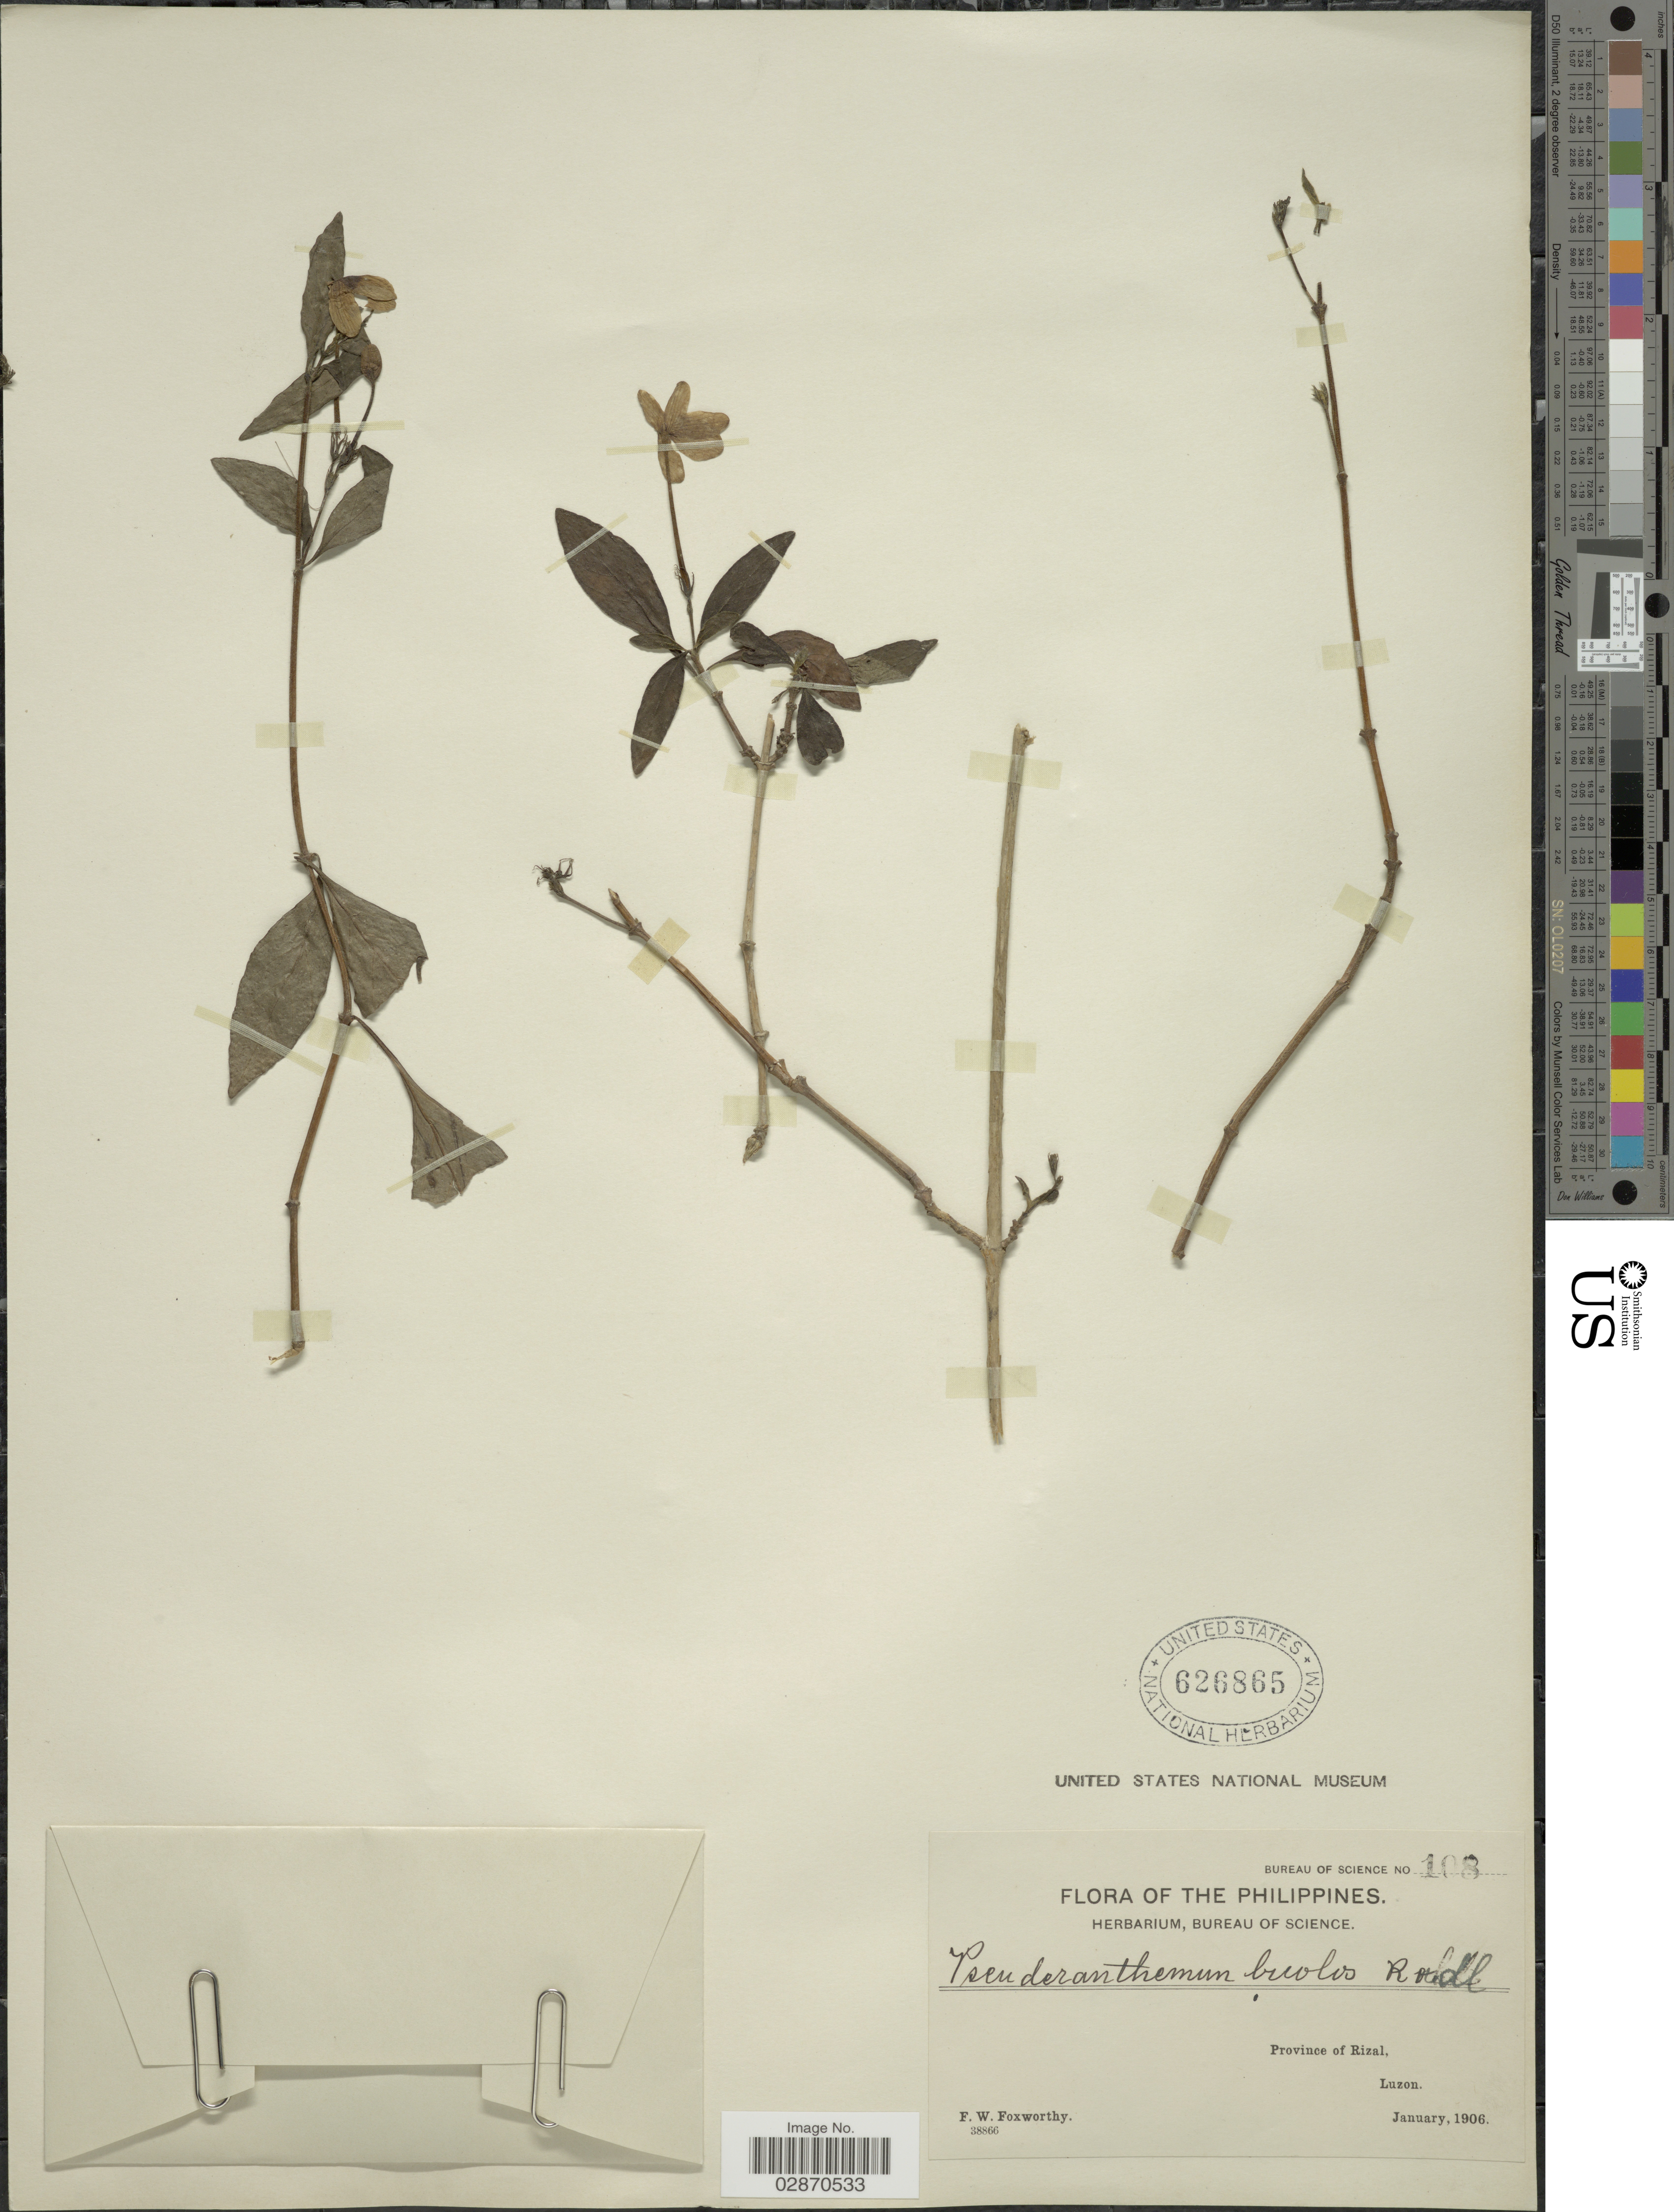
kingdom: Plantae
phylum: Tracheophyta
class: Magnoliopsida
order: Lamiales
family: Acanthaceae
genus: Pseuderanthemum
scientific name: Pseuderanthemum pulchellum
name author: (Andrews) Merr.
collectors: F. W. Foxworthy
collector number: Bureau of Science 108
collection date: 1906-01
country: Philippines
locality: Province of Rizal, Luzon.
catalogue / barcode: US 626865